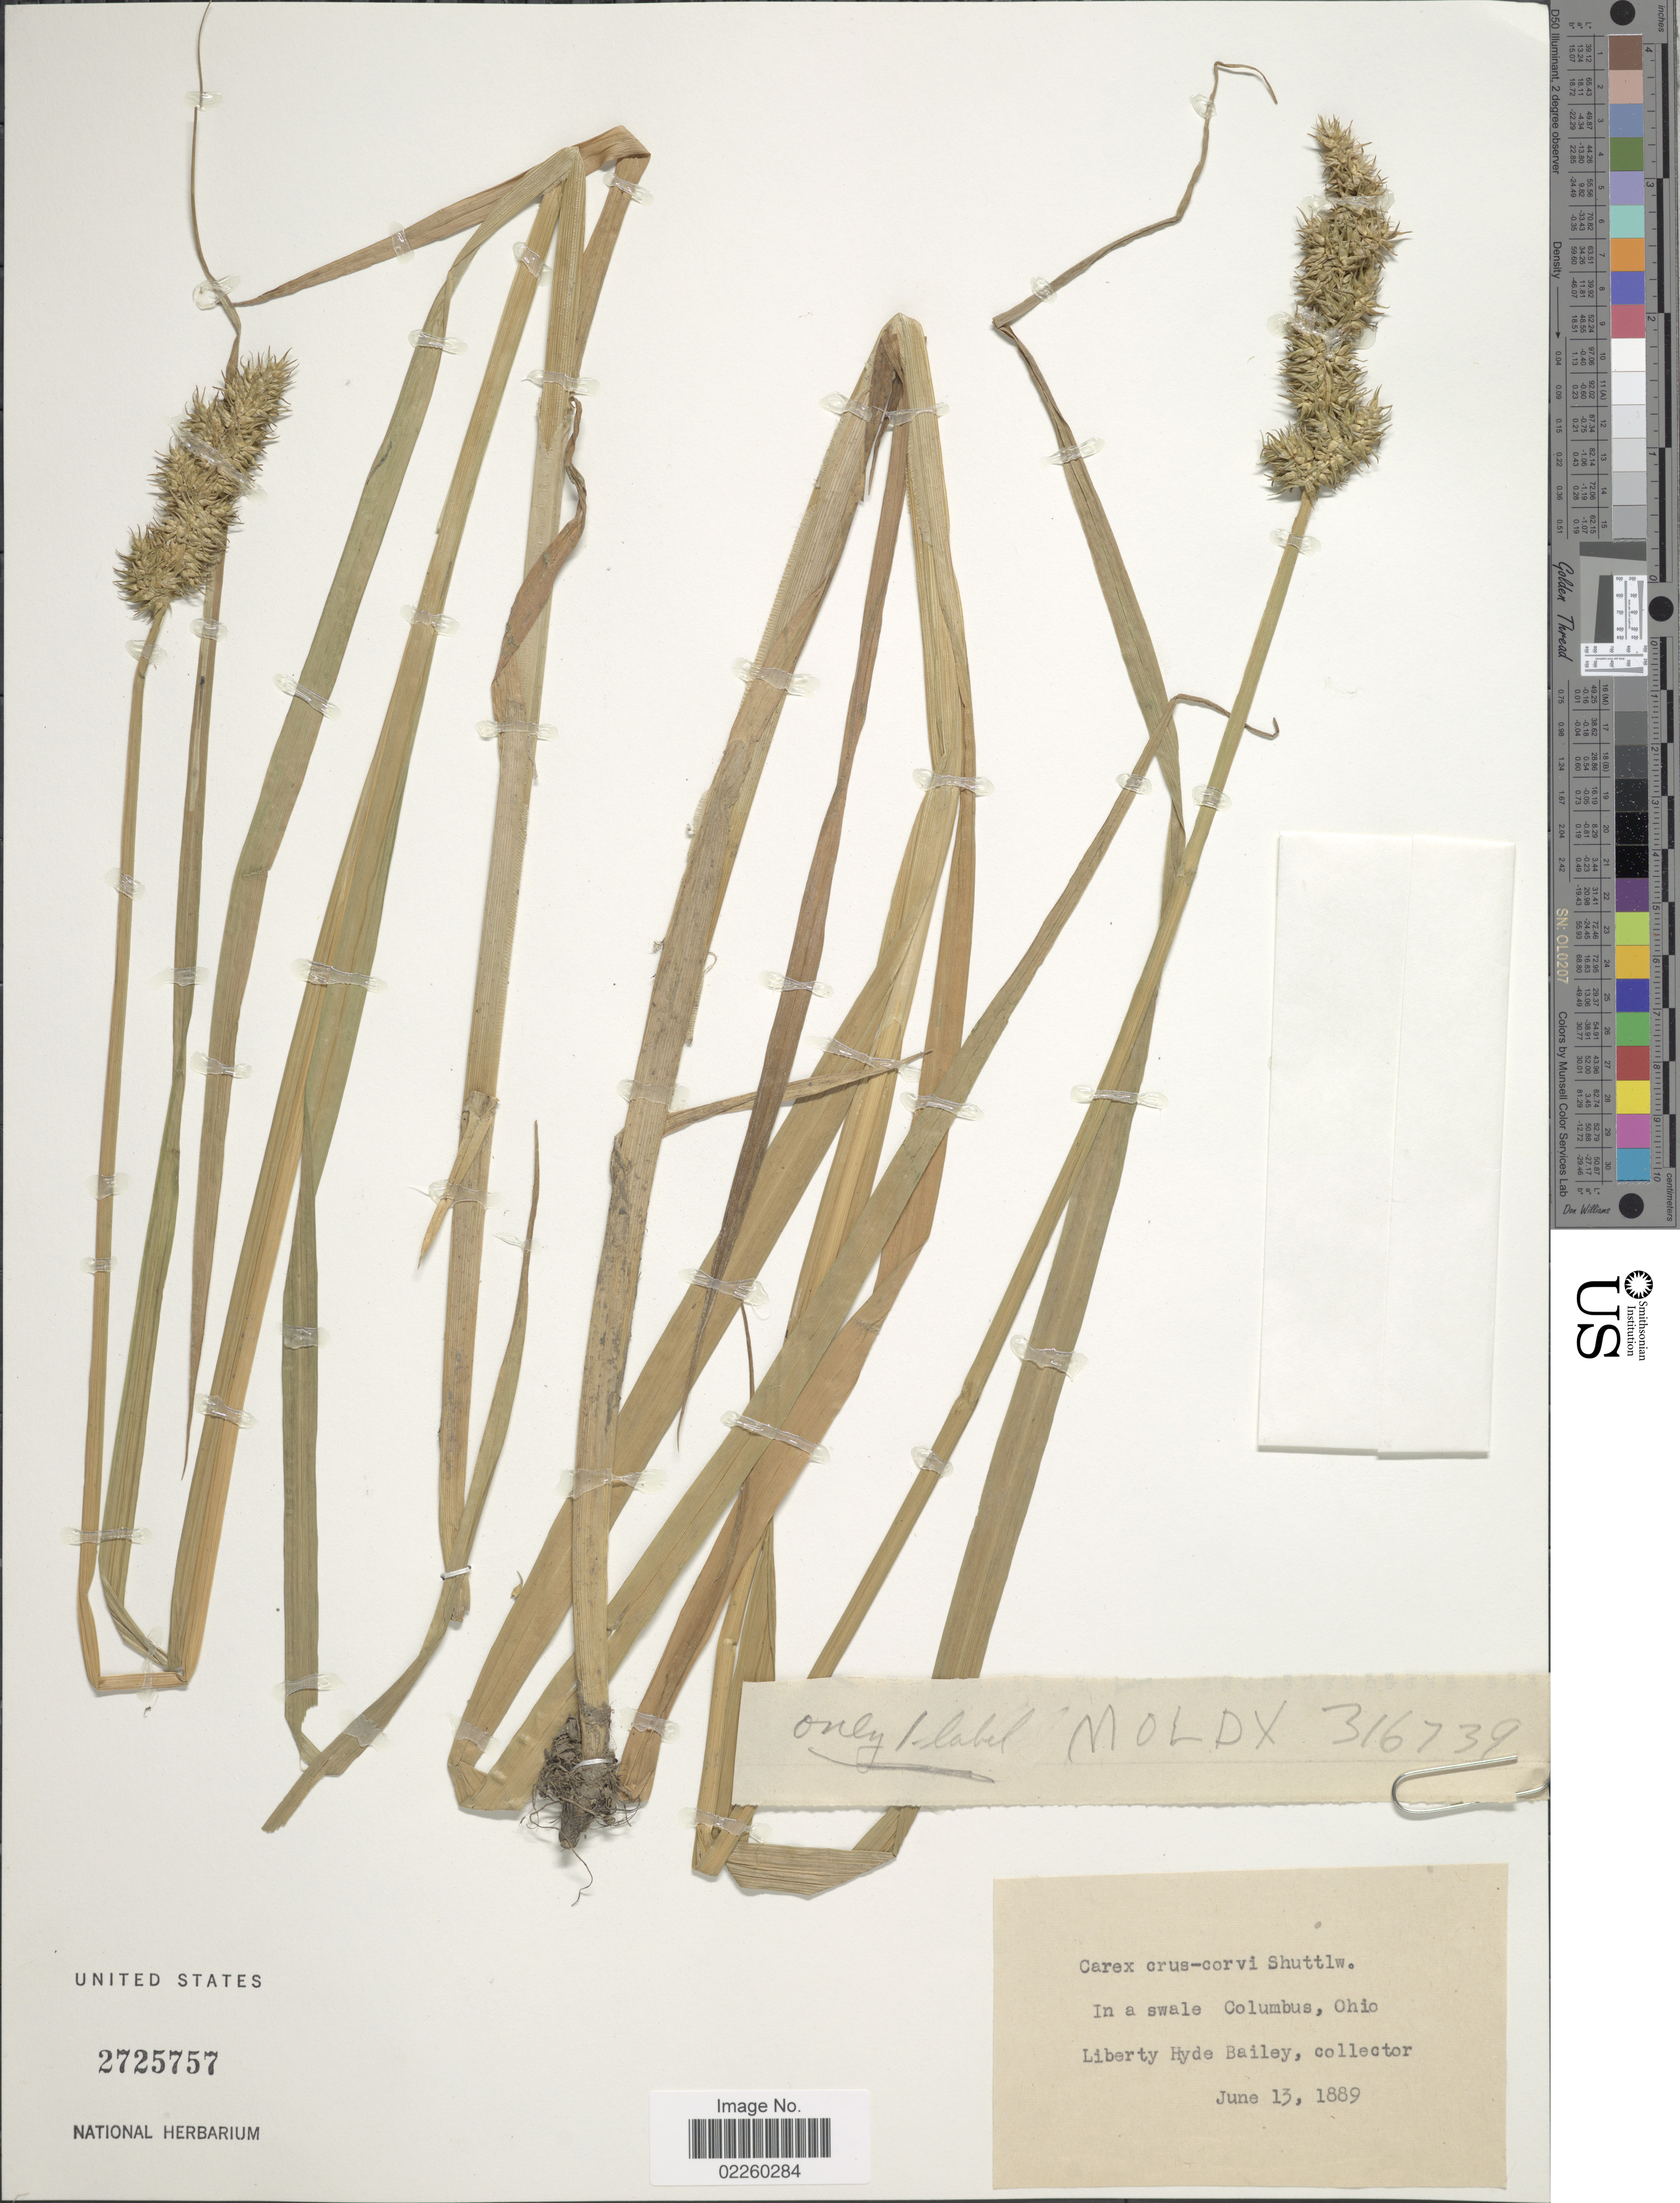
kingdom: Plantae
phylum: Tracheophyta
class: Liliopsida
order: Poales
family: Cyperaceae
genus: Carex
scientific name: Carex crus-corvi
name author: Shuttlew. ex Kunze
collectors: L. H. Bailey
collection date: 1889-06-13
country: United States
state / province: Ohio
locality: In a swale Colombus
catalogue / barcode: US 2725757